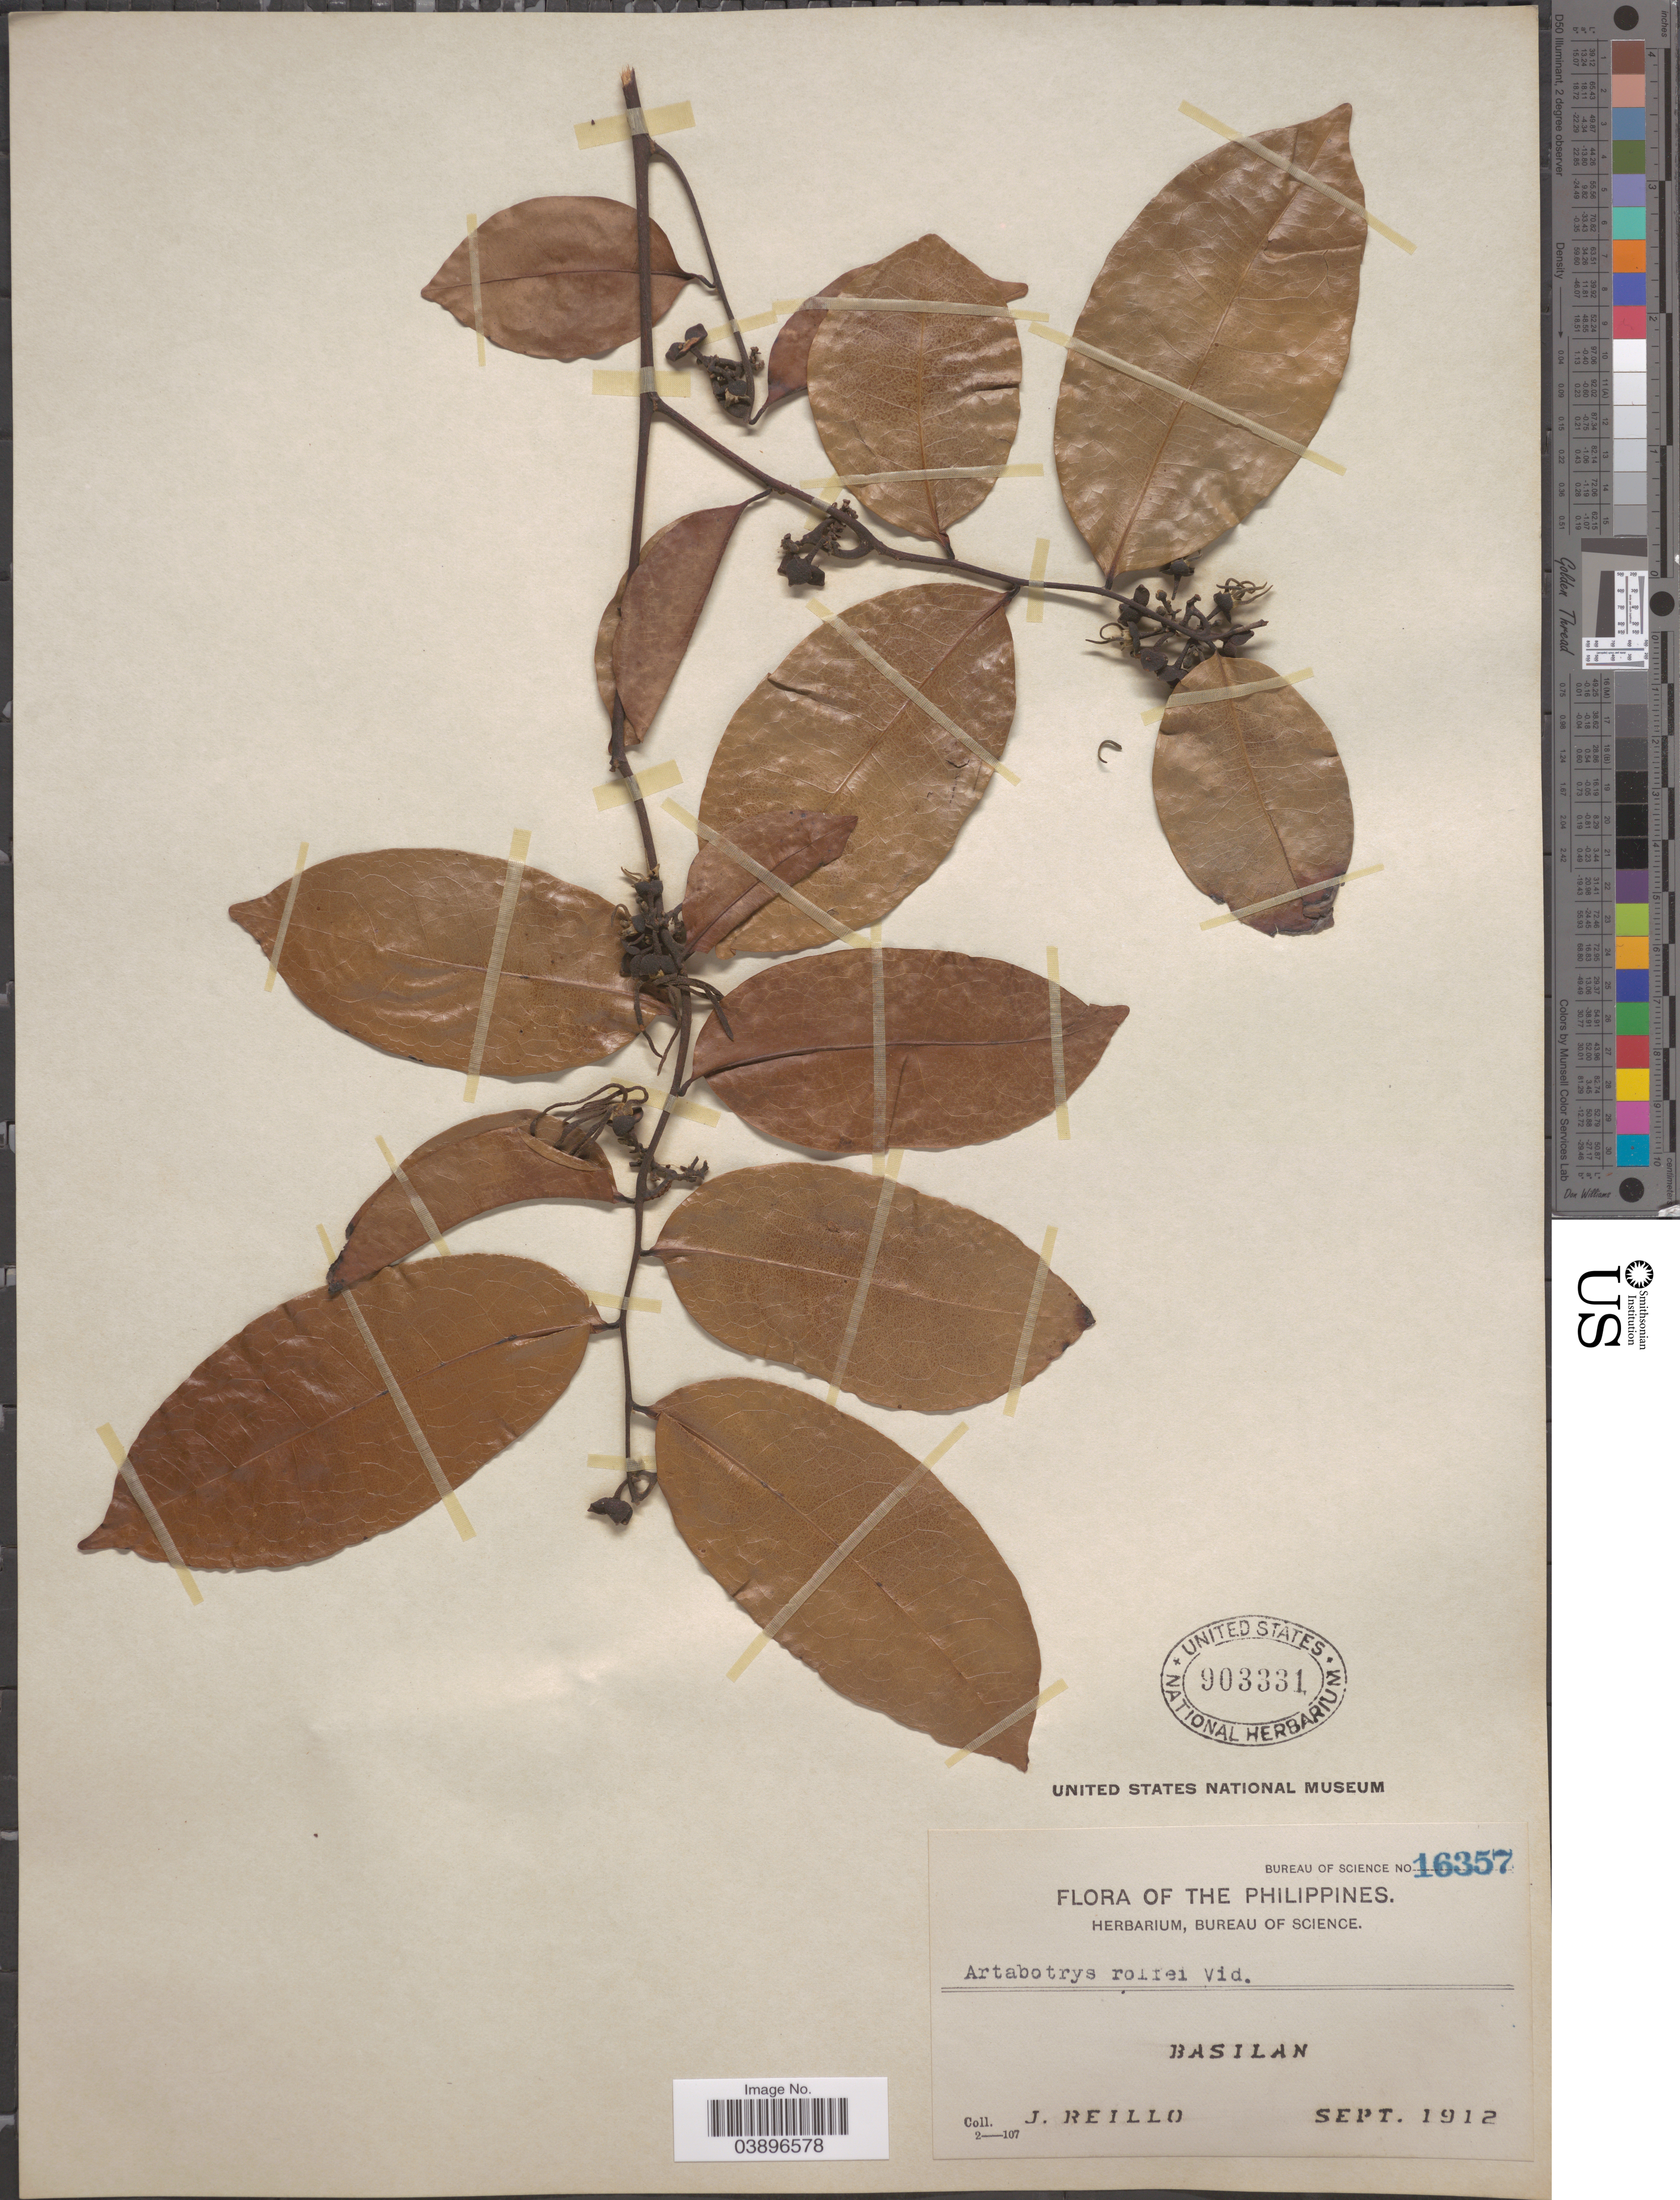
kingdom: Plantae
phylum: Tracheophyta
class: Magnoliopsida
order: Magnoliales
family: Annonaceae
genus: Artabotrys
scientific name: Artabotrys suaveolens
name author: (Blume) Blume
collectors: J. Reillo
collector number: Bureau of Science 16357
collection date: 1912-09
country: Philippines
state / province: Muslim Mindanao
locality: Basilan.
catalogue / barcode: US 903331